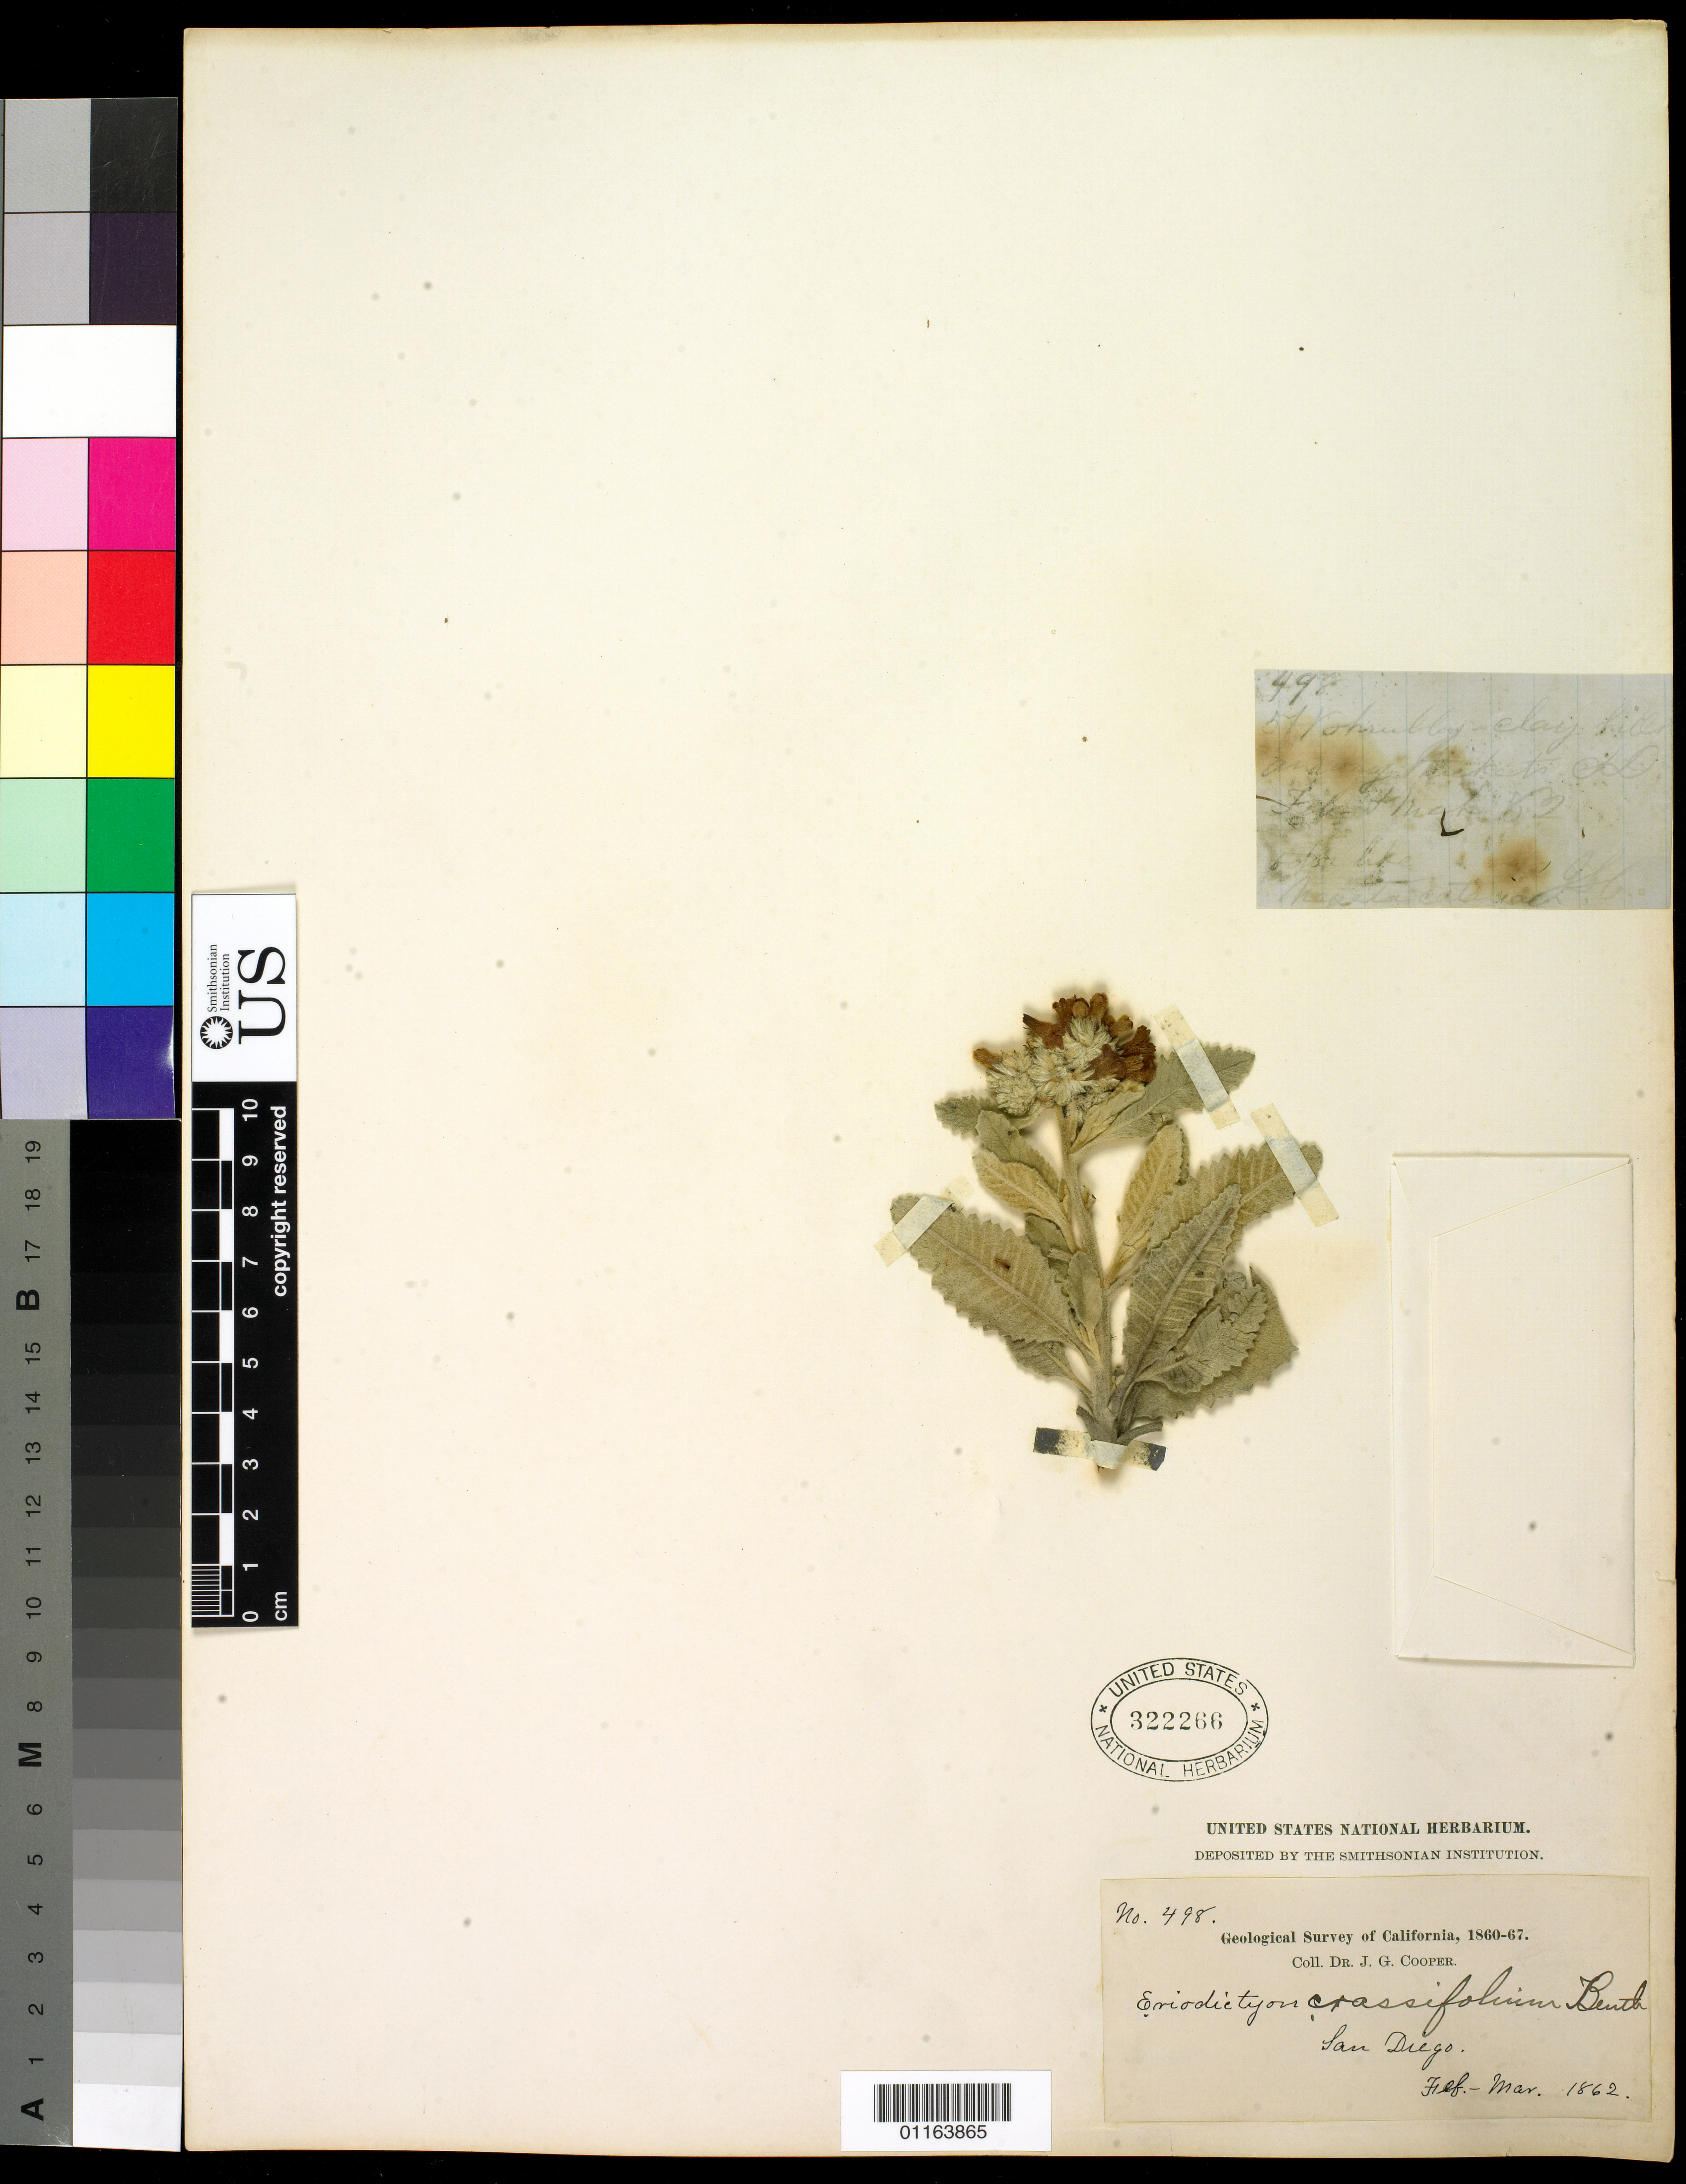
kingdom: Plantae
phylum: Tracheophyta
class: Magnoliopsida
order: Boraginales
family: Namaceae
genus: Eriodictyon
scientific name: Eriodictyon crassifolium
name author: Benth.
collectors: J. G. Cooper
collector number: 498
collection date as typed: Feb 1862 to -- Mar 1862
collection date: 1862-02/1862-03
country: United States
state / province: California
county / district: San Diego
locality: San Diego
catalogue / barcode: US 322266